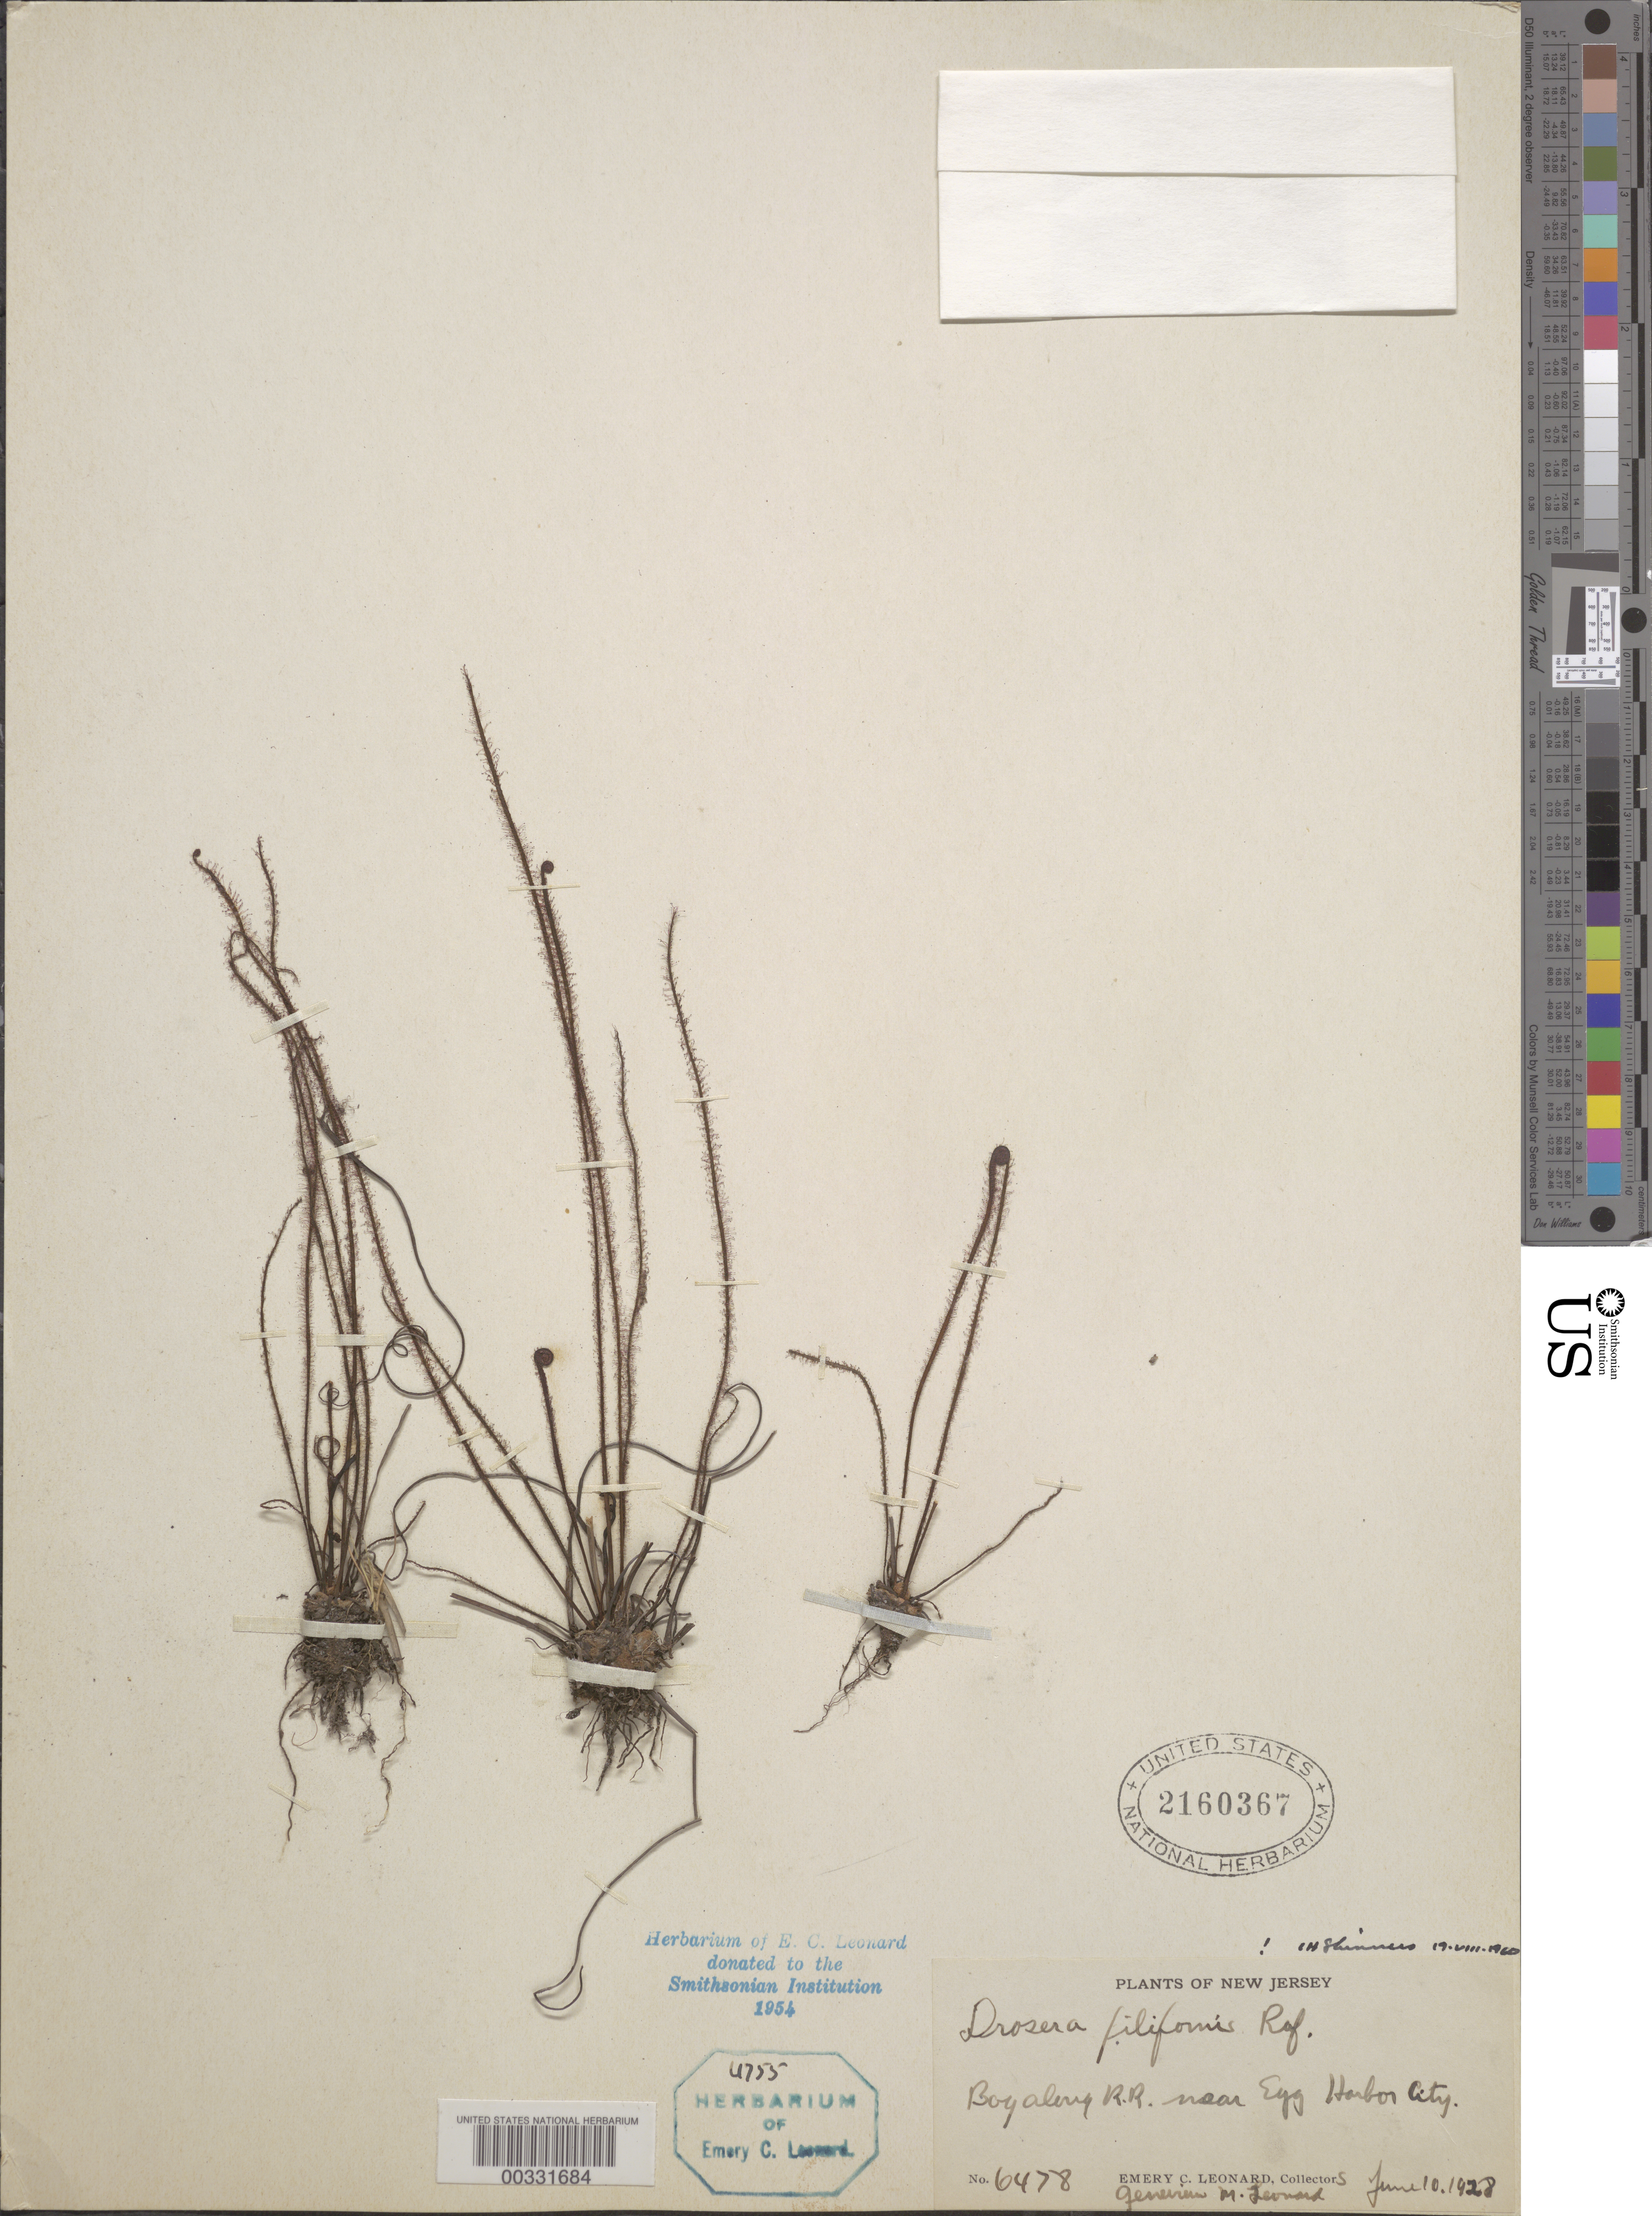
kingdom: Plantae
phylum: Tracheophyta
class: Magnoliopsida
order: Caryophyllales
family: Droseraceae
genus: Drosera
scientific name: Drosera filiformis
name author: Raf.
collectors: E. C. Leonard & G. M. Leonard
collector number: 6478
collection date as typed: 10 Jun 1928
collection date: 1928-06-10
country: United States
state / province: New Jersey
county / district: Atlantic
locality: Egg harbor city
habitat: Bog along r.r.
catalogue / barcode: US 2160367